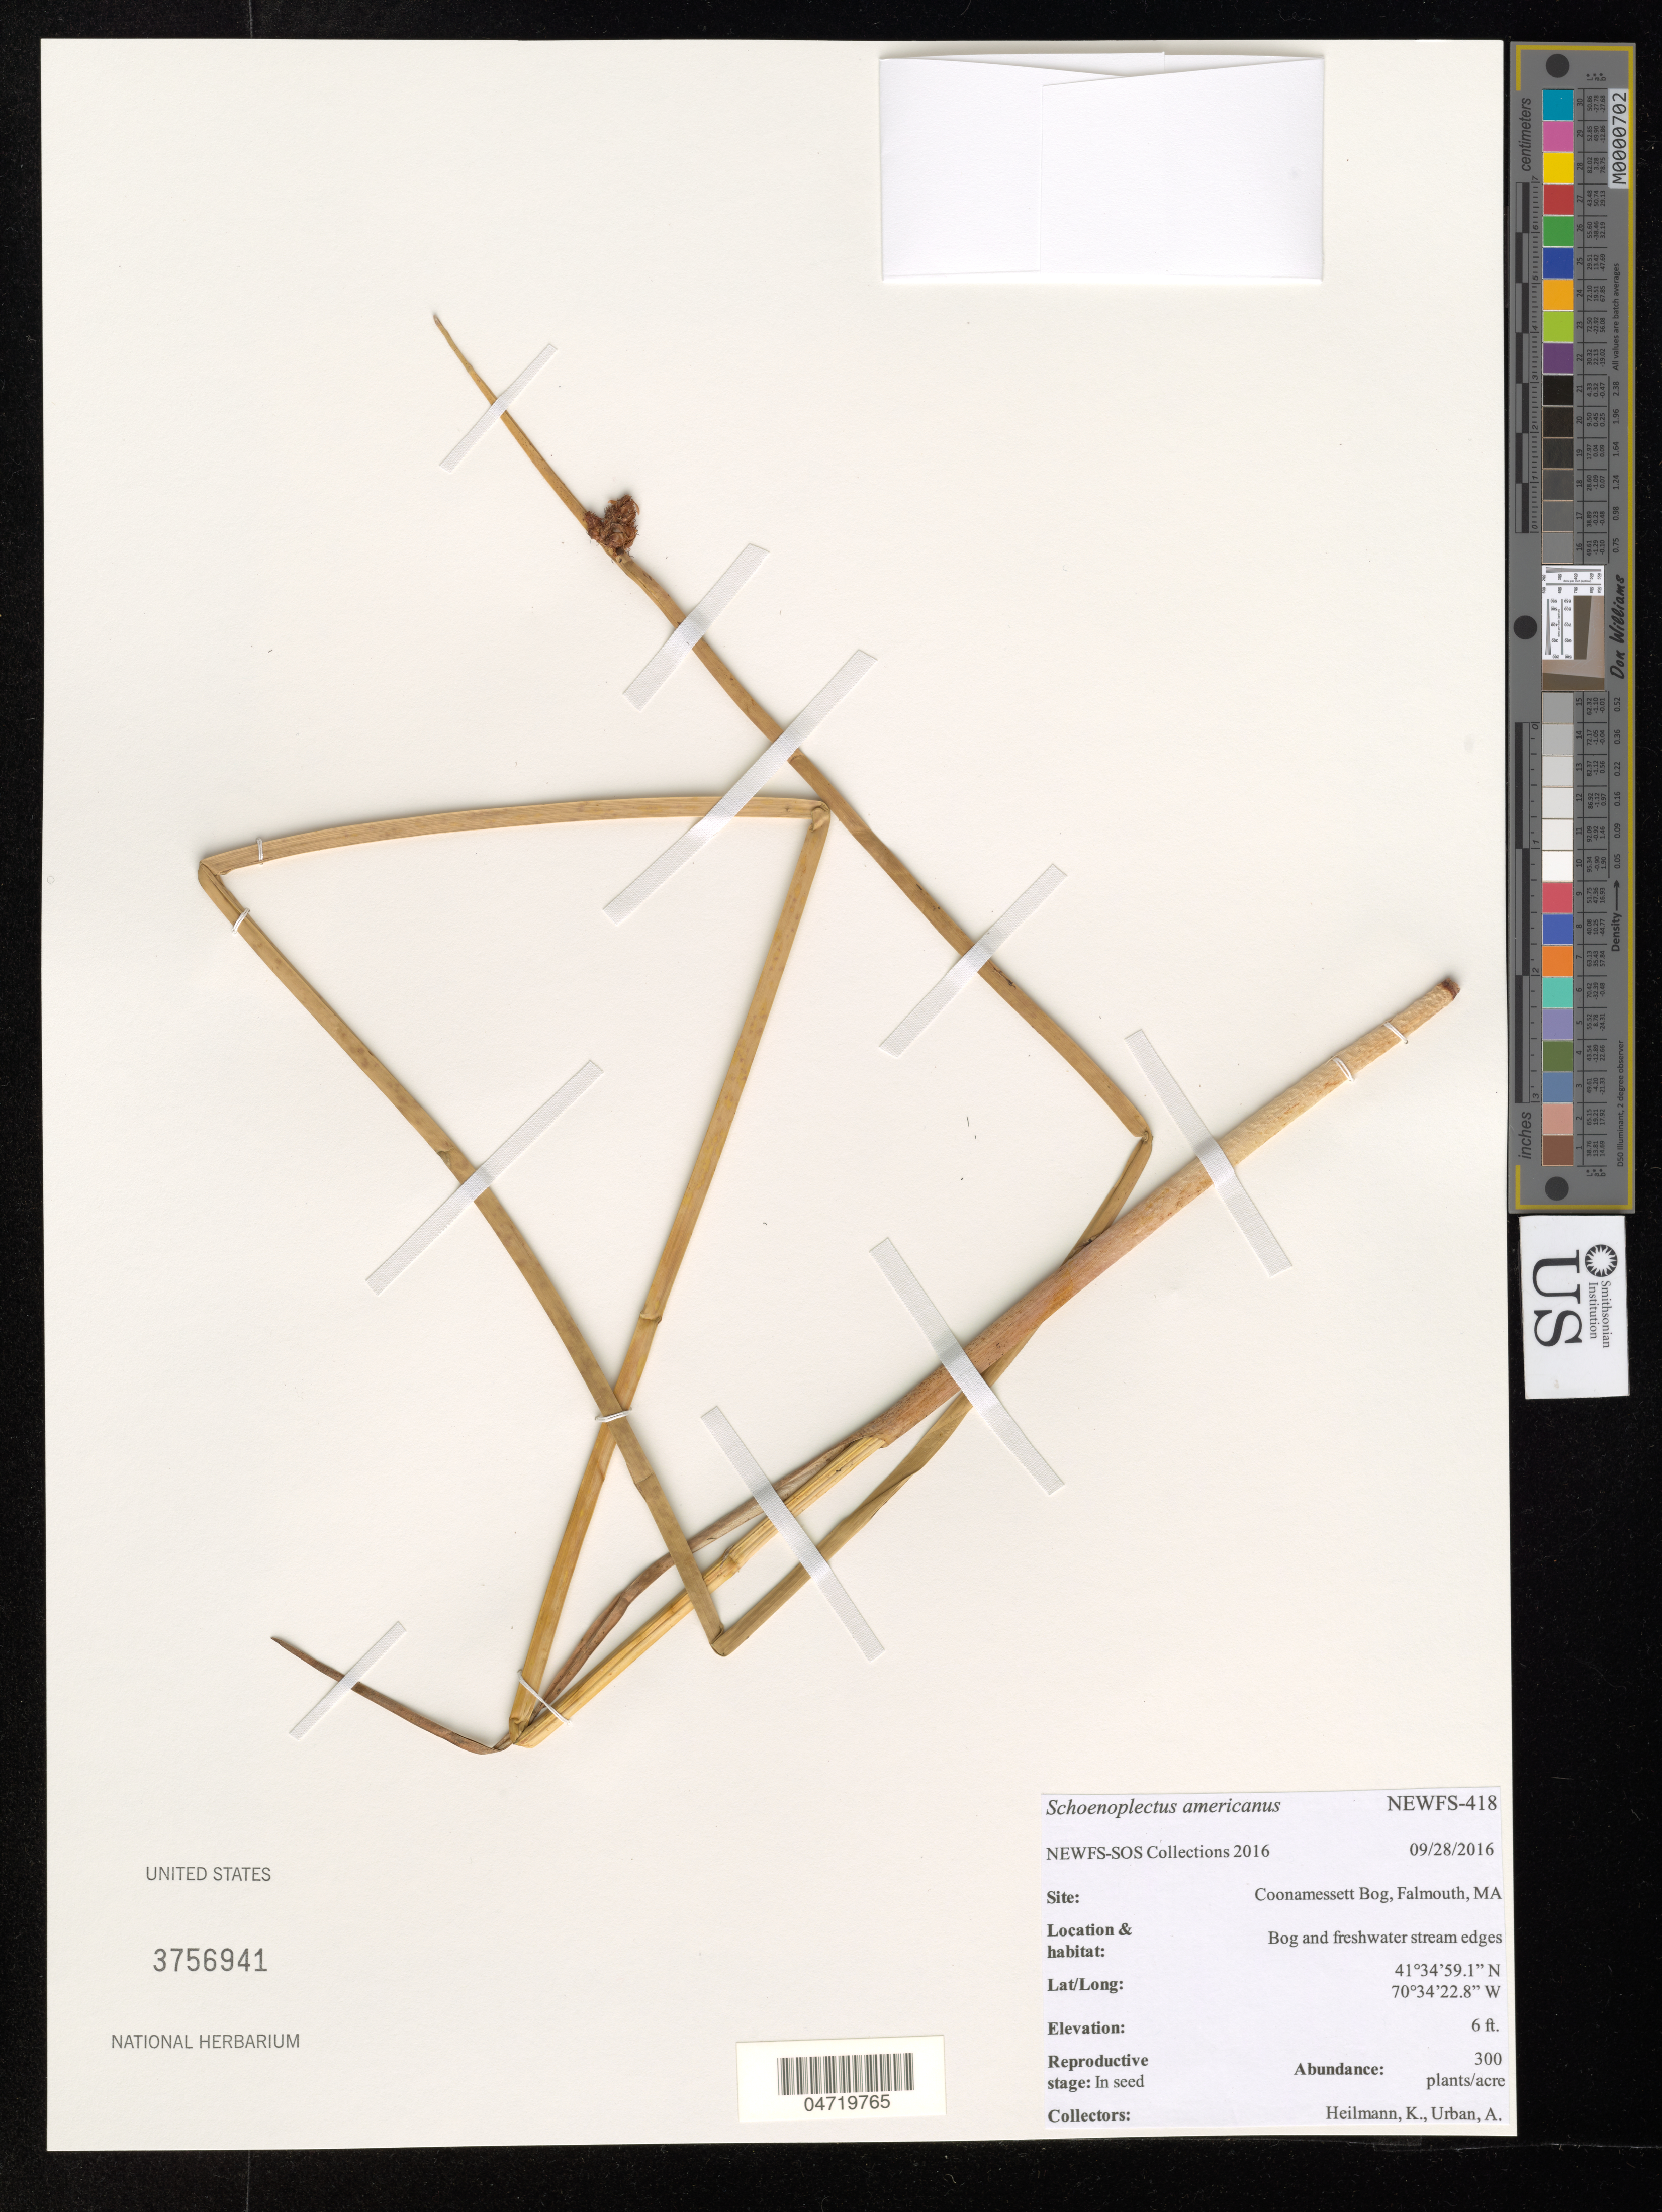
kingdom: Plantae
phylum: Tracheophyta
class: Liliopsida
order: Poales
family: Cyperaceae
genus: Schoenoplectus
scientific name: Schoenoplectus americanus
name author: (Pers.) Volkart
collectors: K. Heilmann & A. Urban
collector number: NEWFS-418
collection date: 2016-09-28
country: United States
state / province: Massachusetts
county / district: Barnstable County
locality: bog and freshwater stream edges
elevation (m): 2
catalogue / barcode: US 3756941